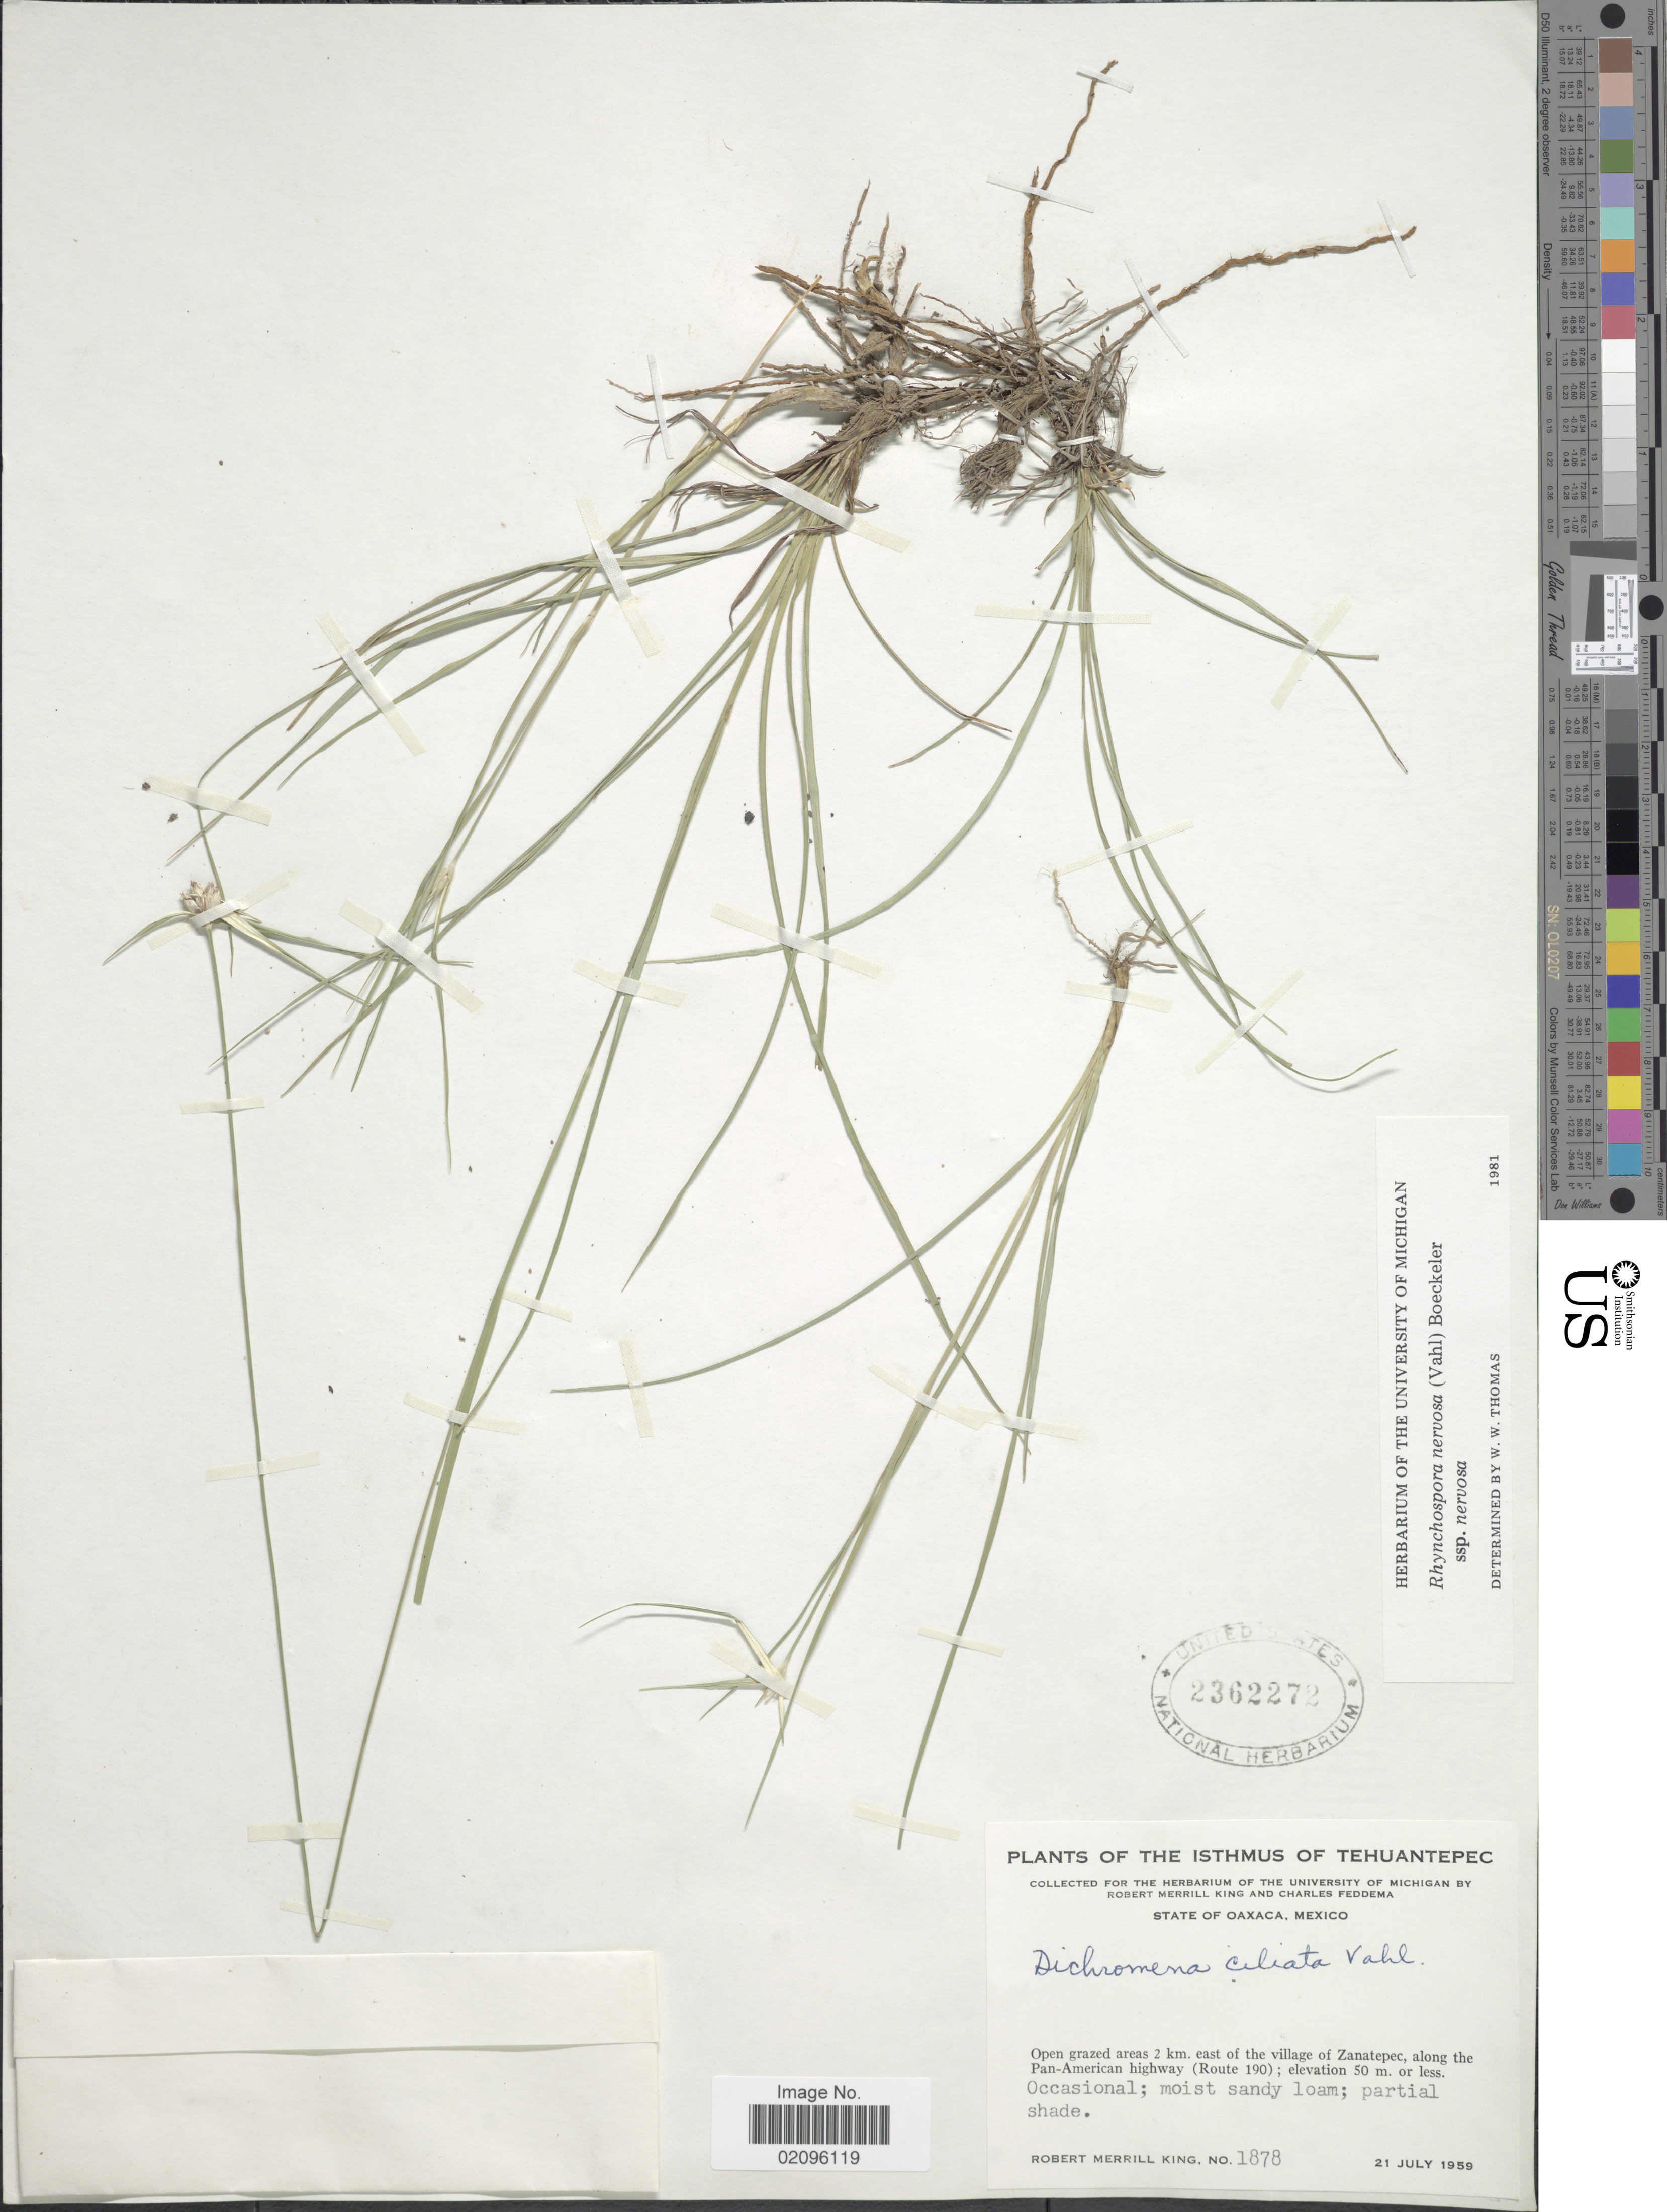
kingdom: Plantae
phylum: Tracheophyta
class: Liliopsida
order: Poales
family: Cyperaceae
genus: Rhynchospora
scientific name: Rhynchospora nervosa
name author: (Vahl) Boeckeler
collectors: R. M. King & C. Feddema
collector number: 1878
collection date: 1959-07-21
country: Mexico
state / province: Oaxaca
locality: Open grazed areas 2 km. east of the village of Zanatepec, along the Pan-American highway (Route 190).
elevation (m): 50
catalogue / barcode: US 2362272